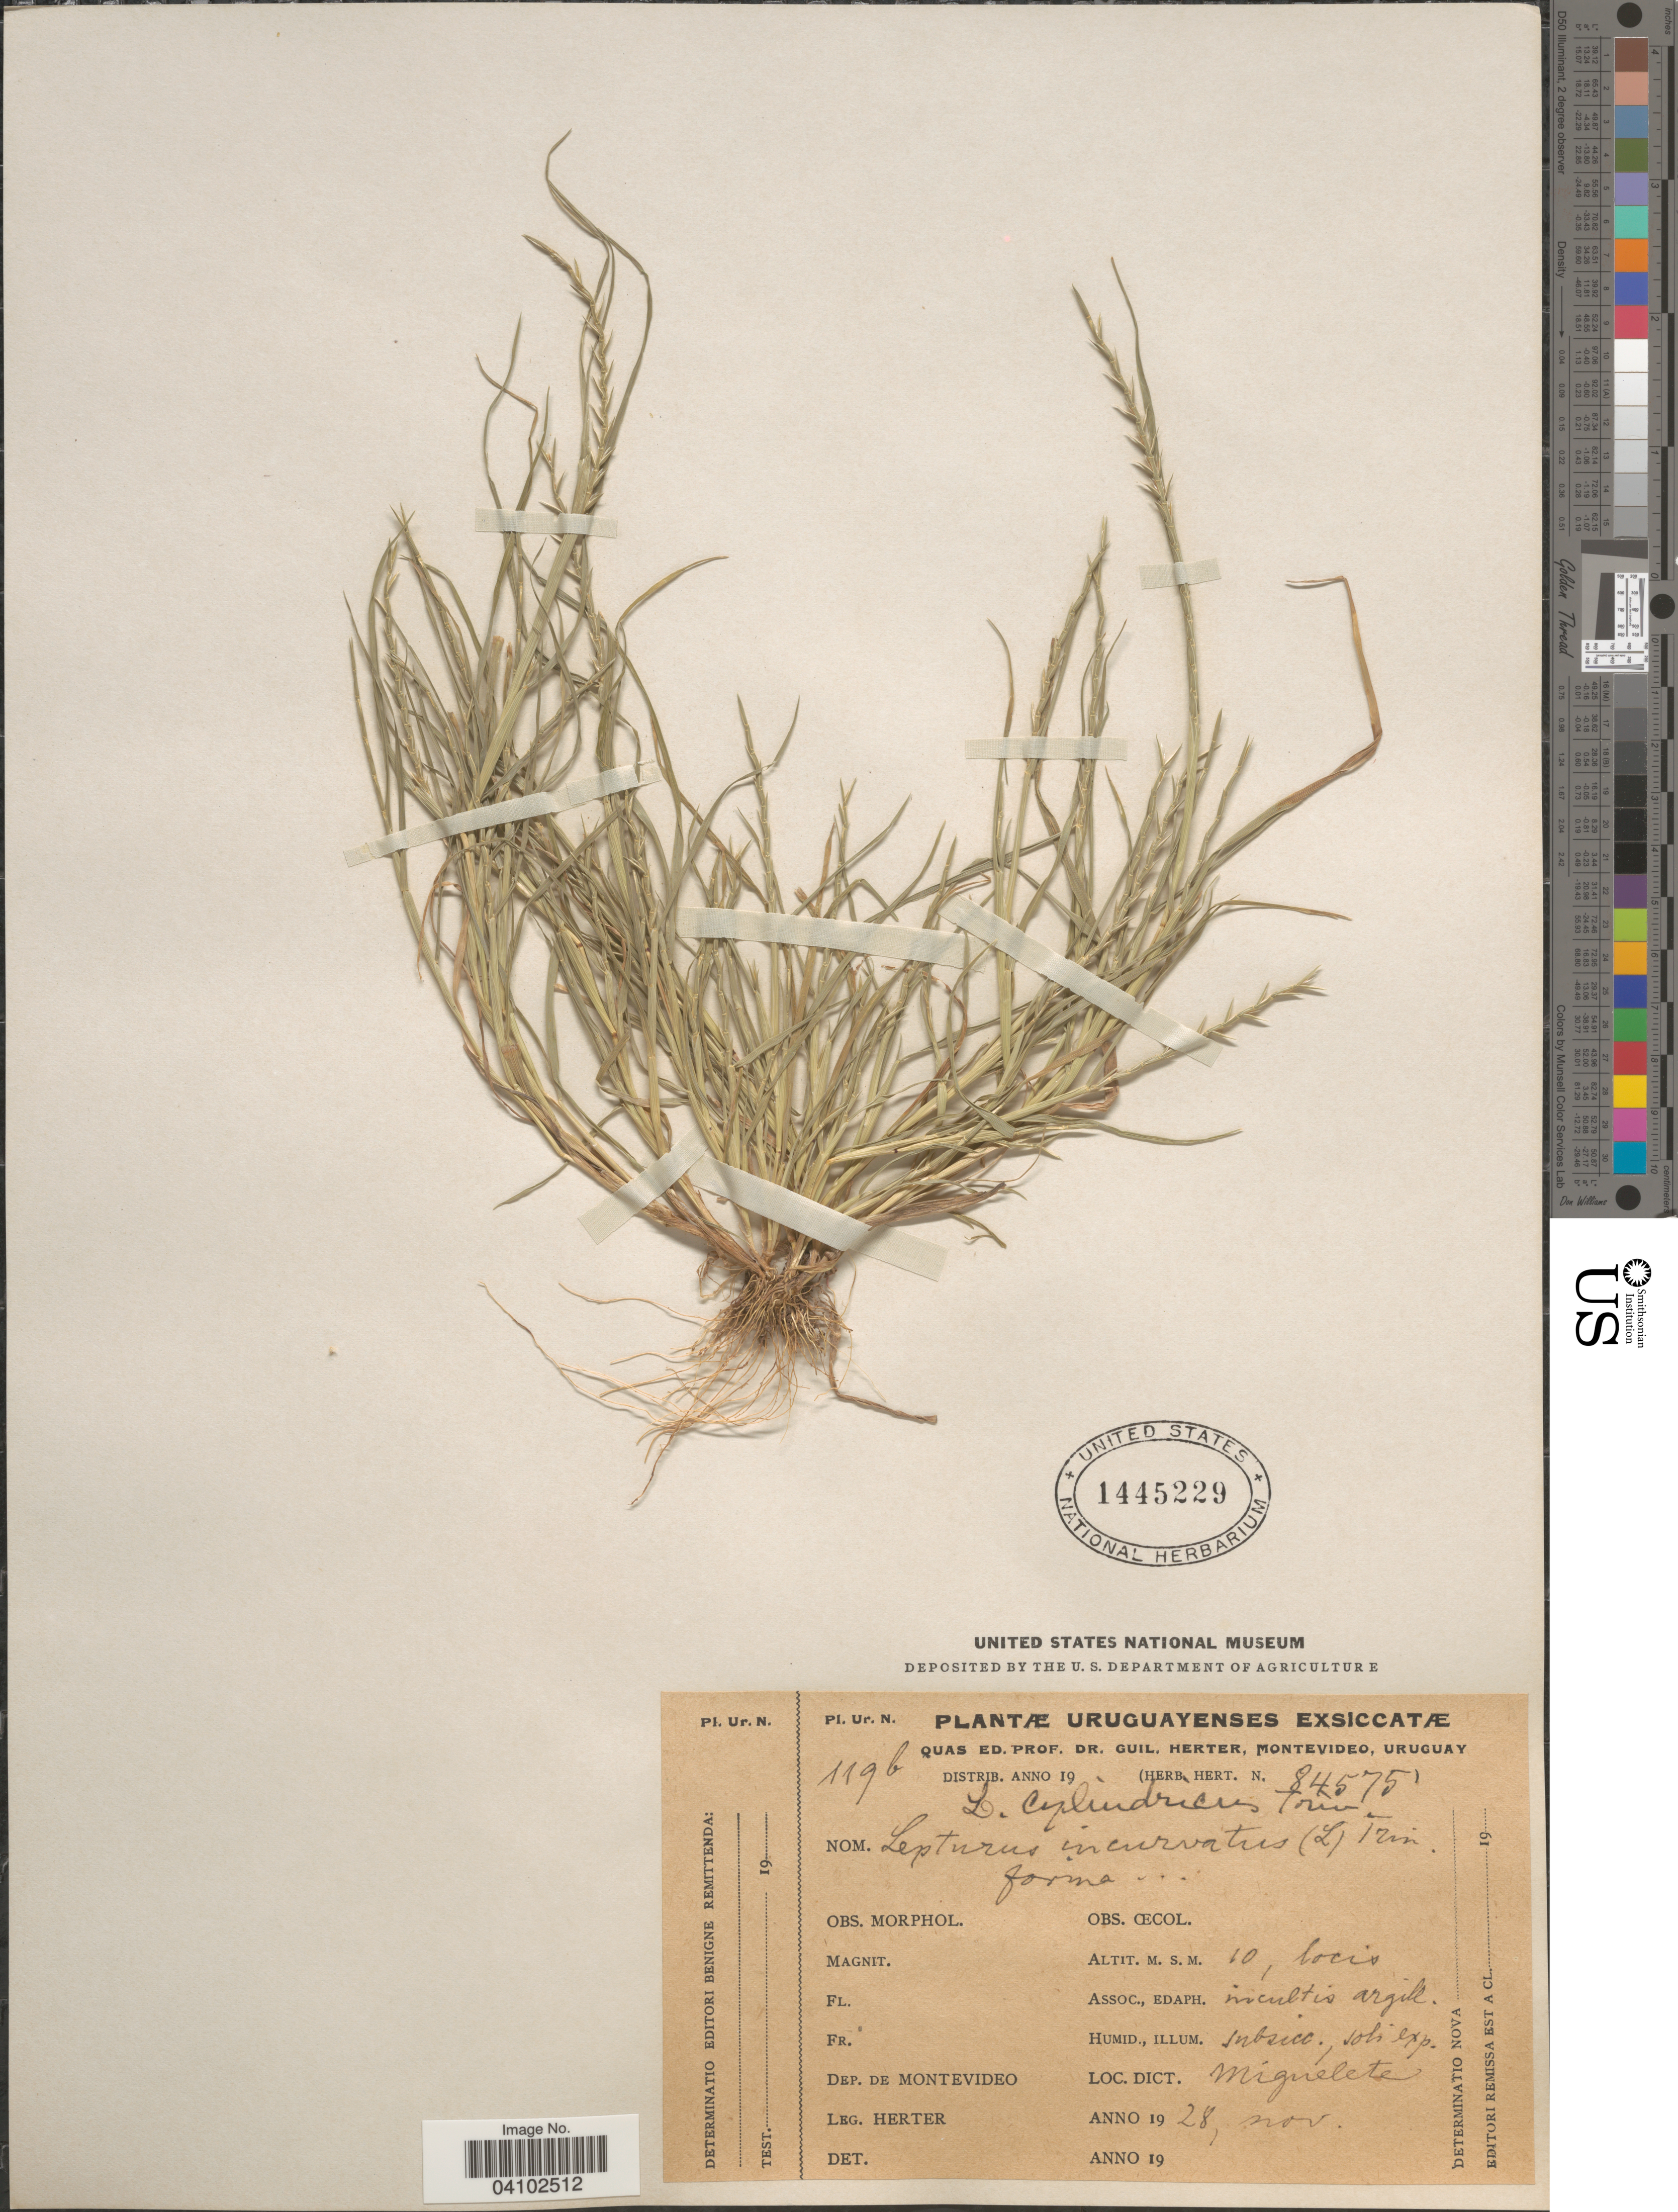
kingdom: Plantae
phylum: Tracheophyta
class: Liliopsida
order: Poales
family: Poaceae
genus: Hainardia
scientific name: Hainardia cylindrica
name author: (Willd.) Greuter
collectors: G. Herter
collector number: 119b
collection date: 1928-11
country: Uruguay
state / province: Montevideo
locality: Dep. de Montevideo. Miguelete.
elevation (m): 10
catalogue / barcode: US 1445229